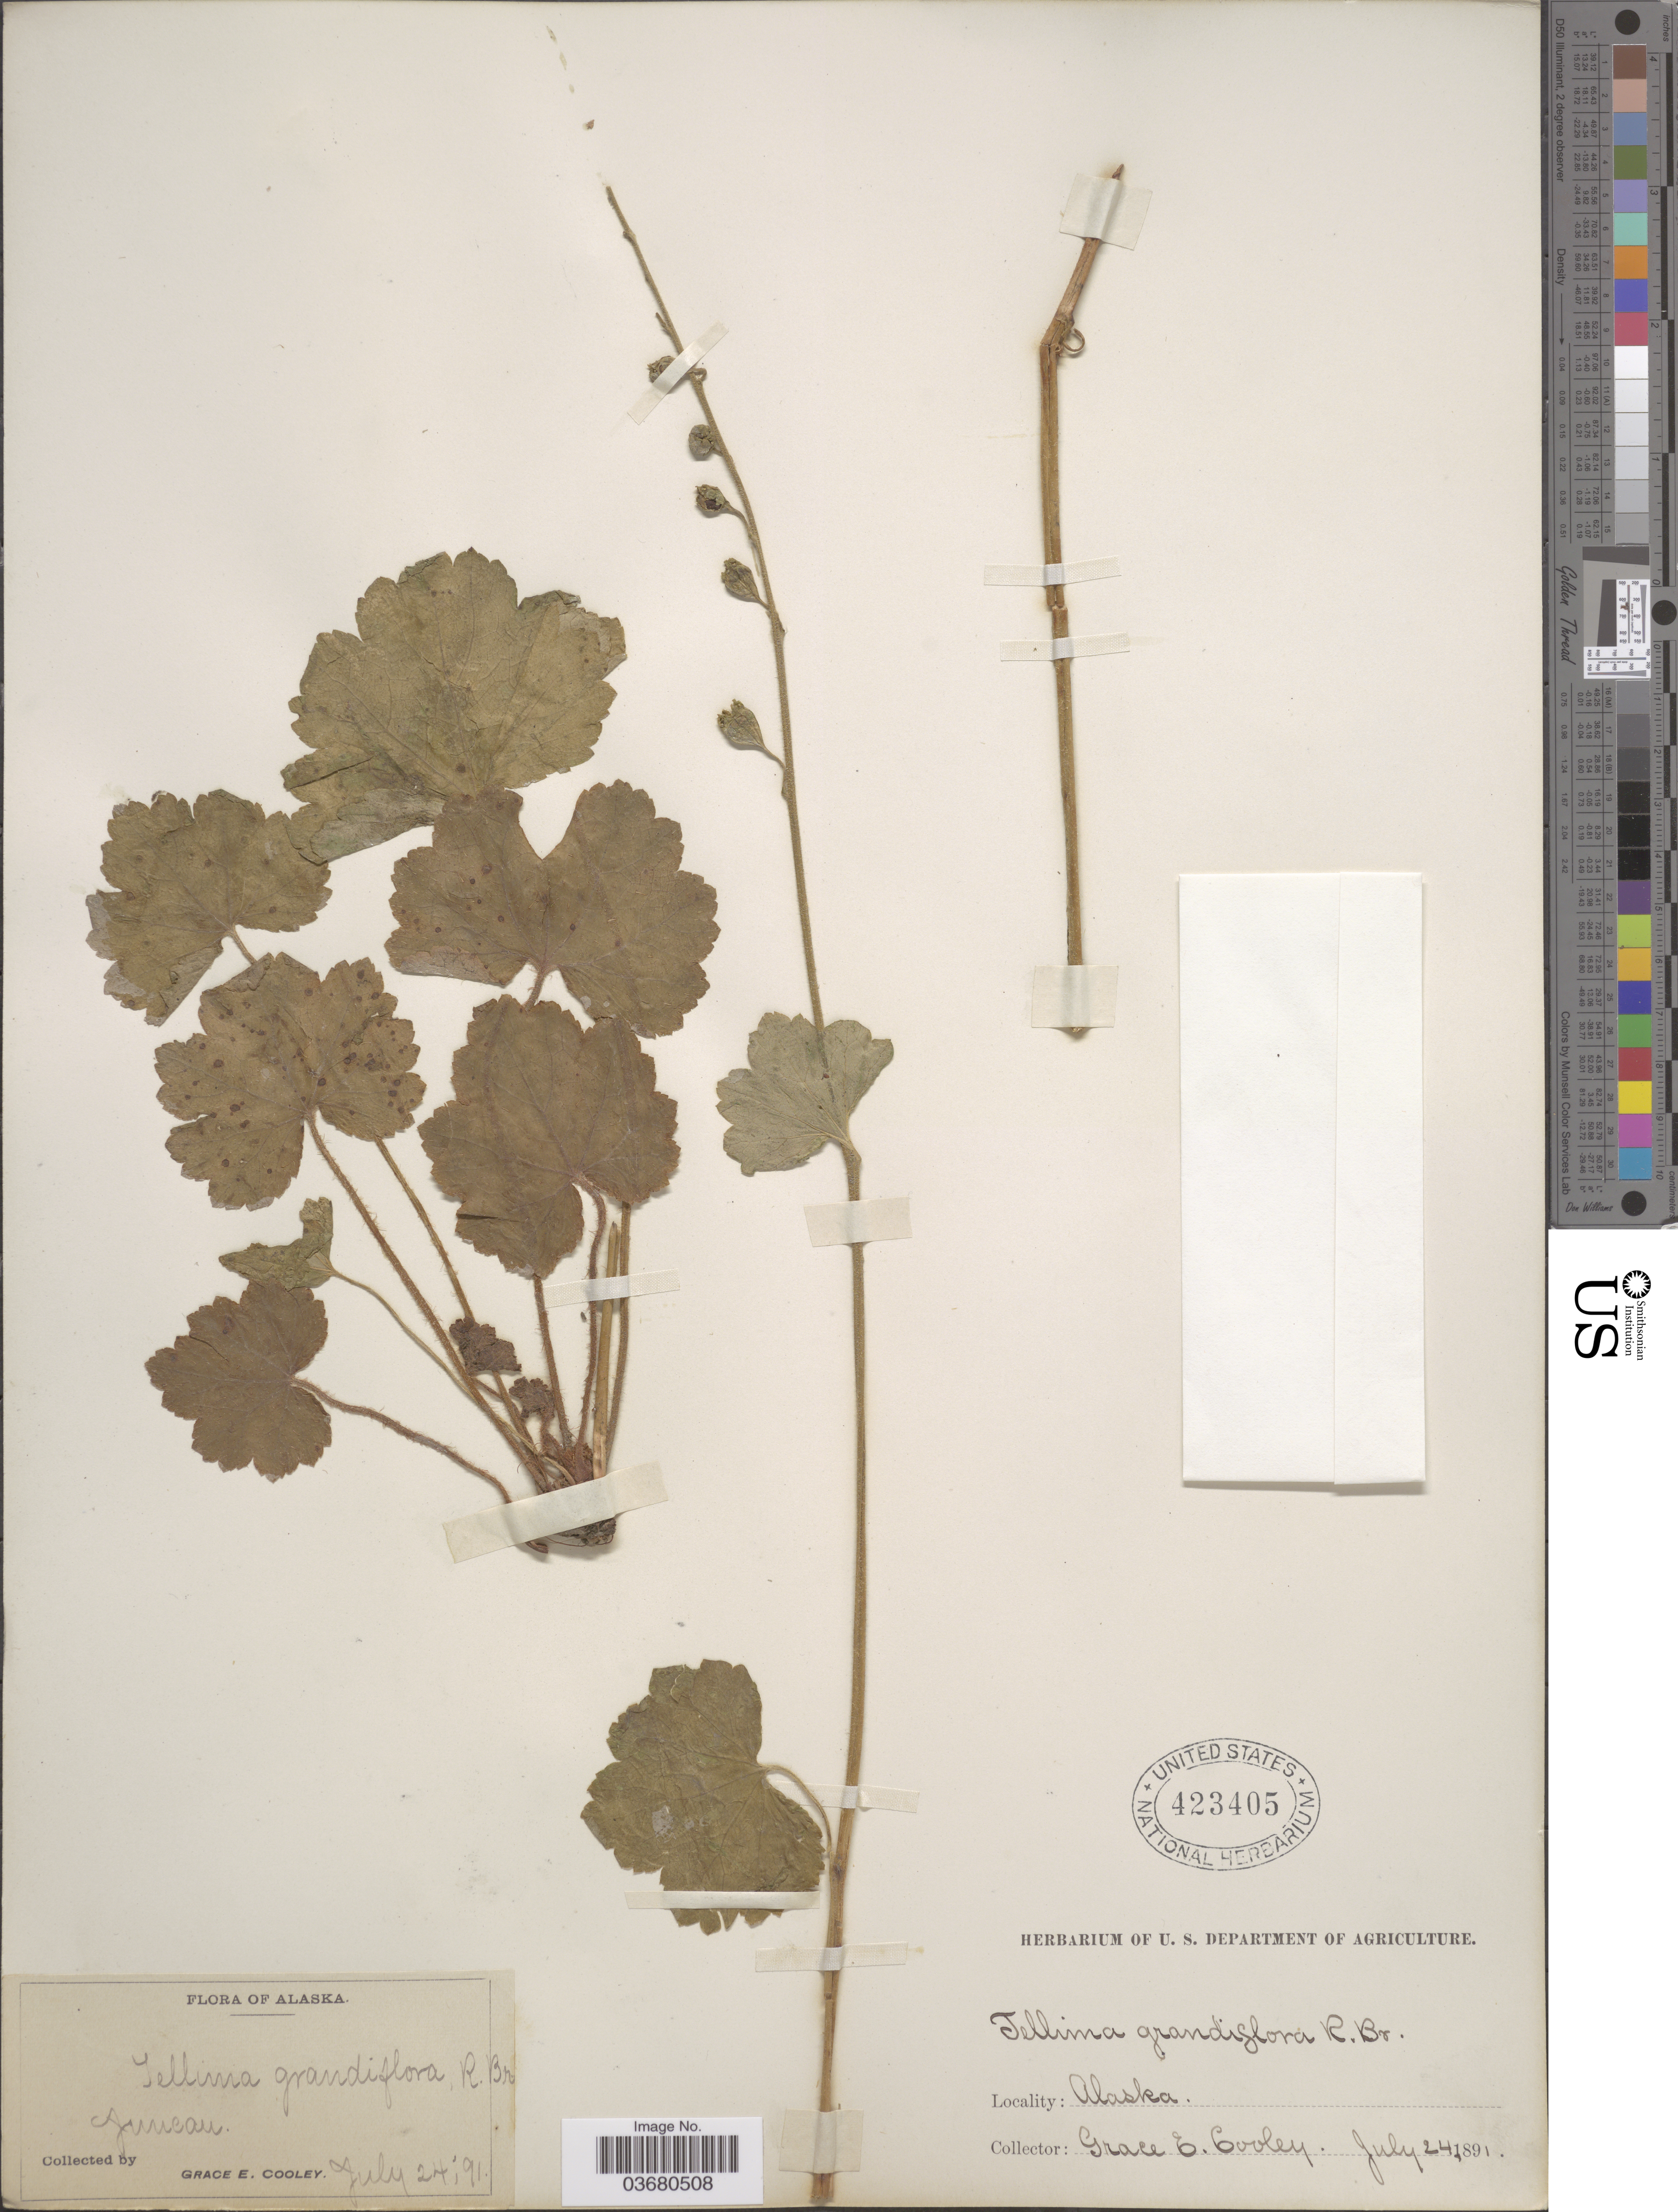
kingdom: Plantae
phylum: Tracheophyta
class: Magnoliopsida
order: Saxifragales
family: Saxifragaceae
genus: Tellima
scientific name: Tellima grandiflora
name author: (Pursh) Douglas ex Lindl.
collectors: G. E. Cooley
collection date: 1891-07-24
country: United States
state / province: Alaska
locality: Juneau.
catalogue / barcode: US 423405